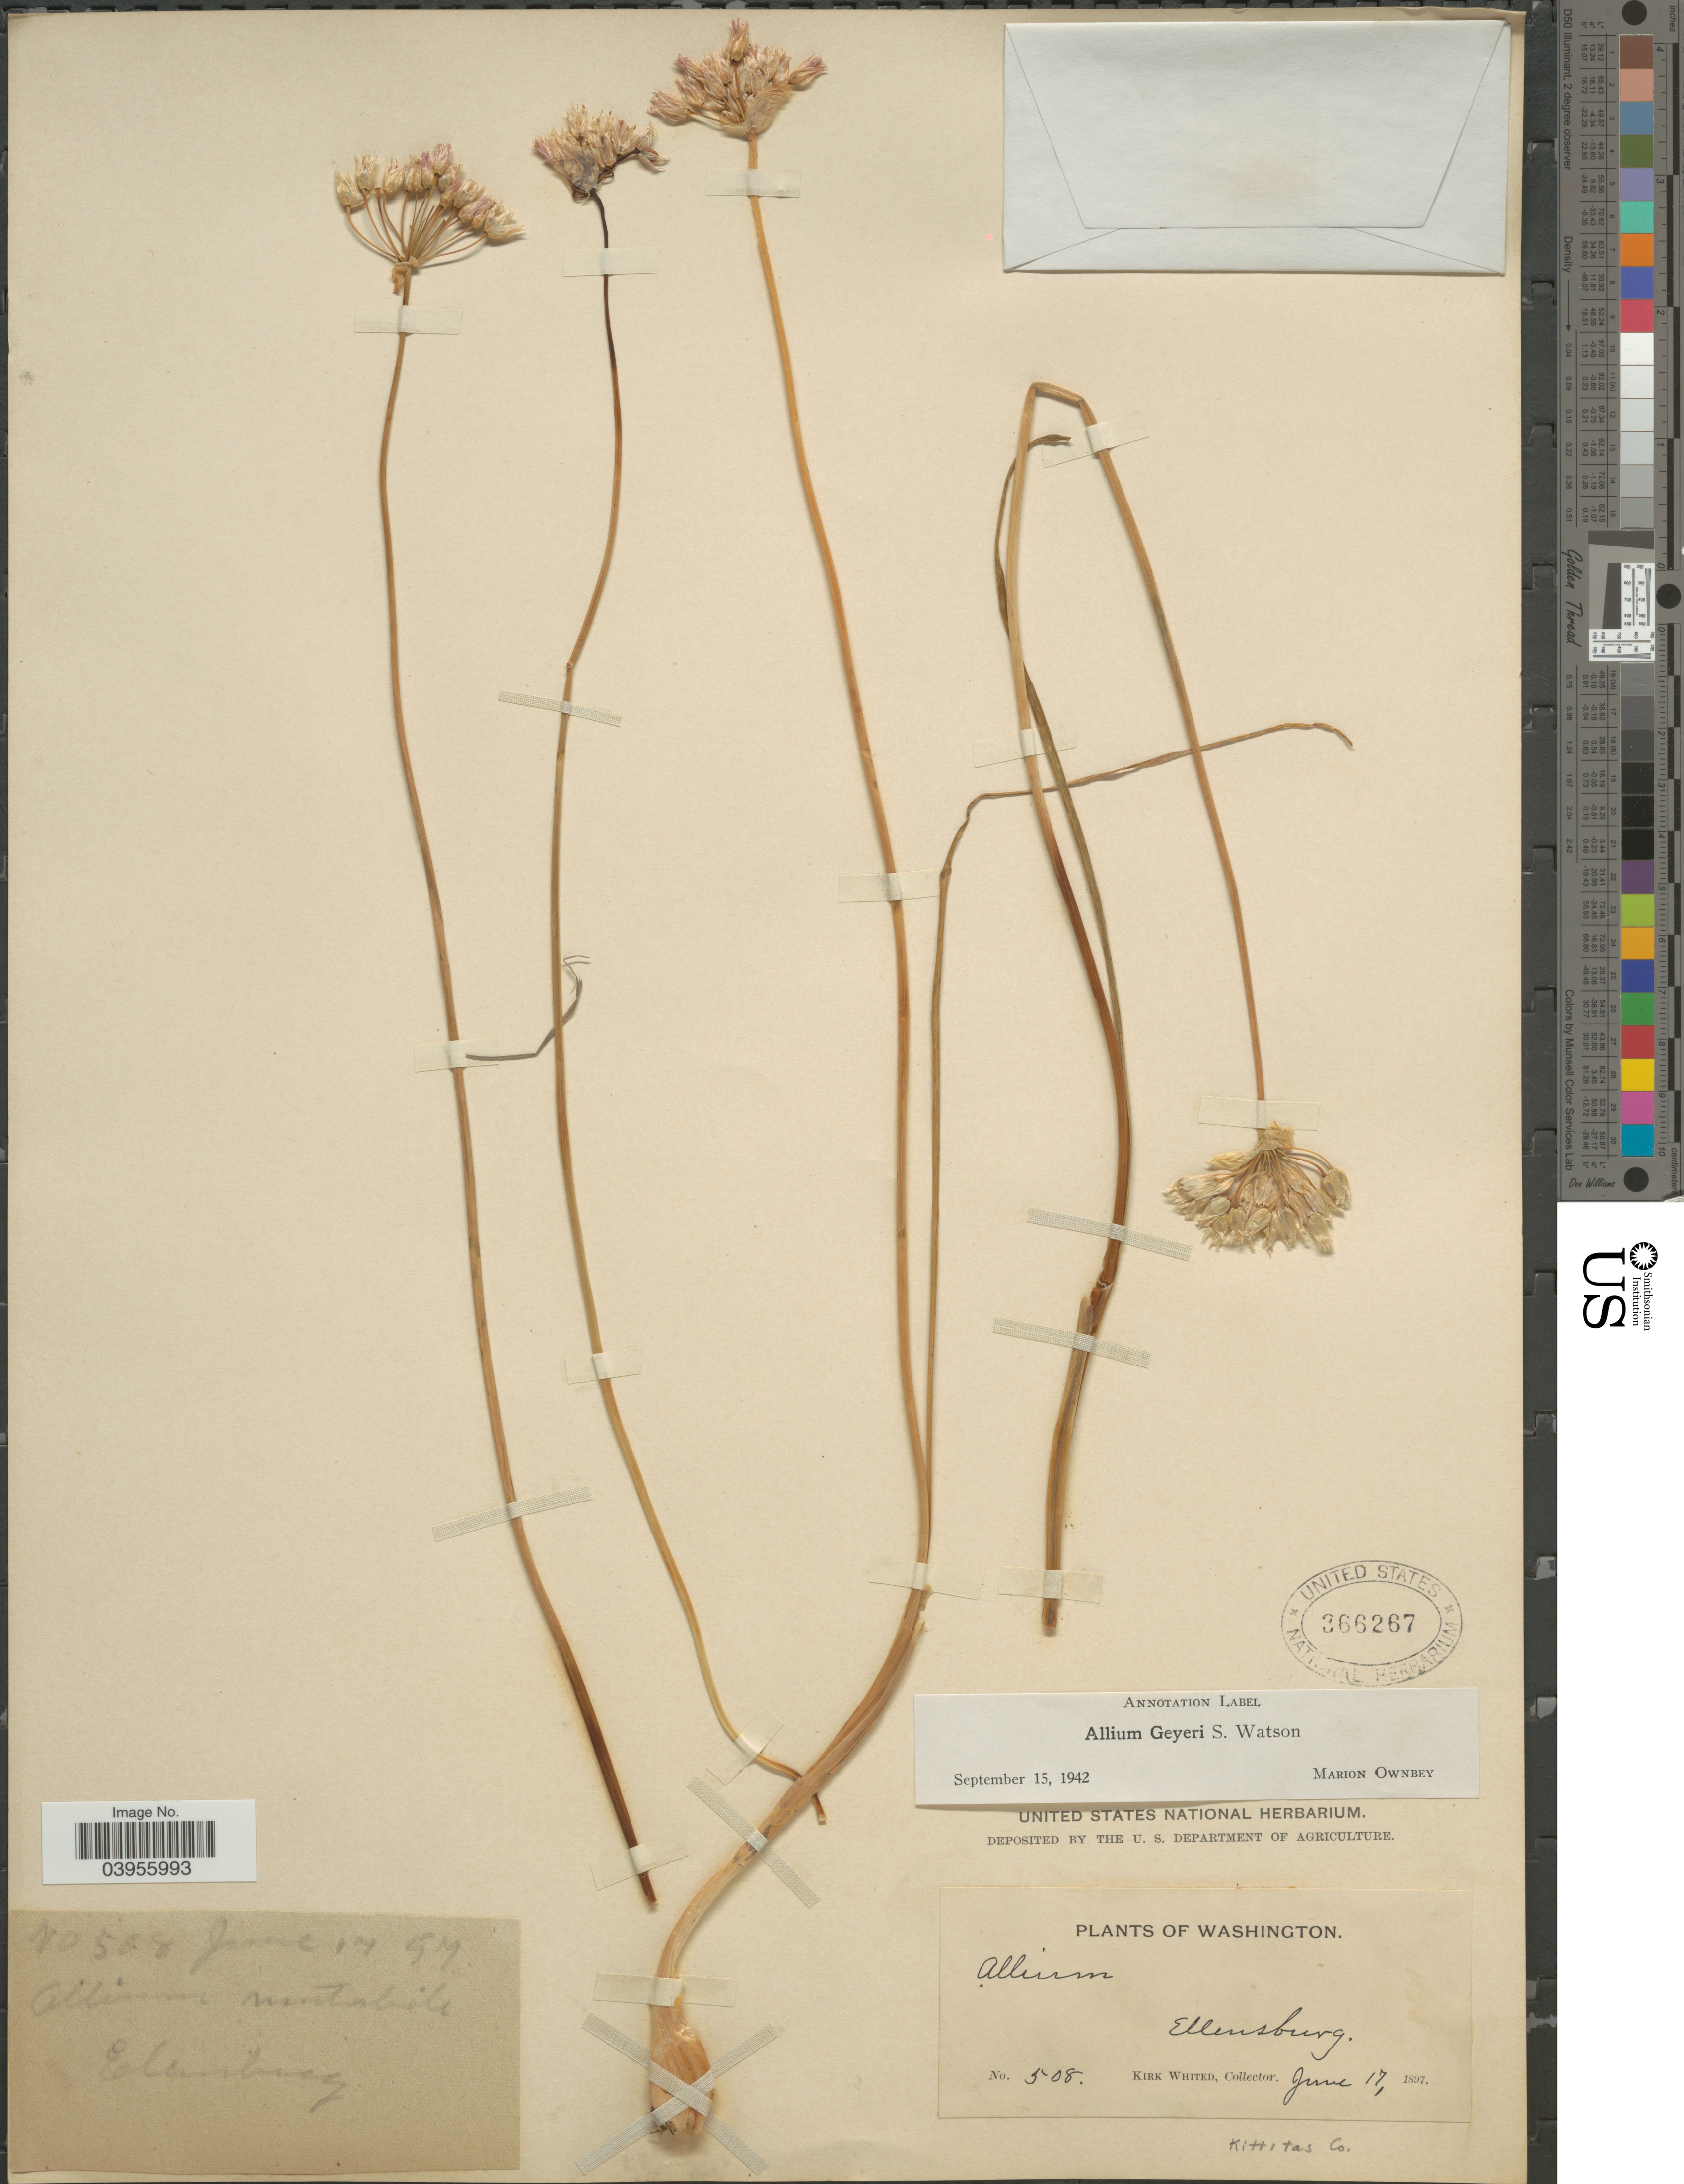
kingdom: Plantae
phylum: Tracheophyta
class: Liliopsida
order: Asparagales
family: Amaryllidaceae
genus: Allium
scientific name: Allium geyeri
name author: S. Watson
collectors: K. Whited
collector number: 508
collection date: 1897-06-17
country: United States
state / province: Washington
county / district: Kittitas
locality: Ellensburg. Kittitas Co.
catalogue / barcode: US 366267